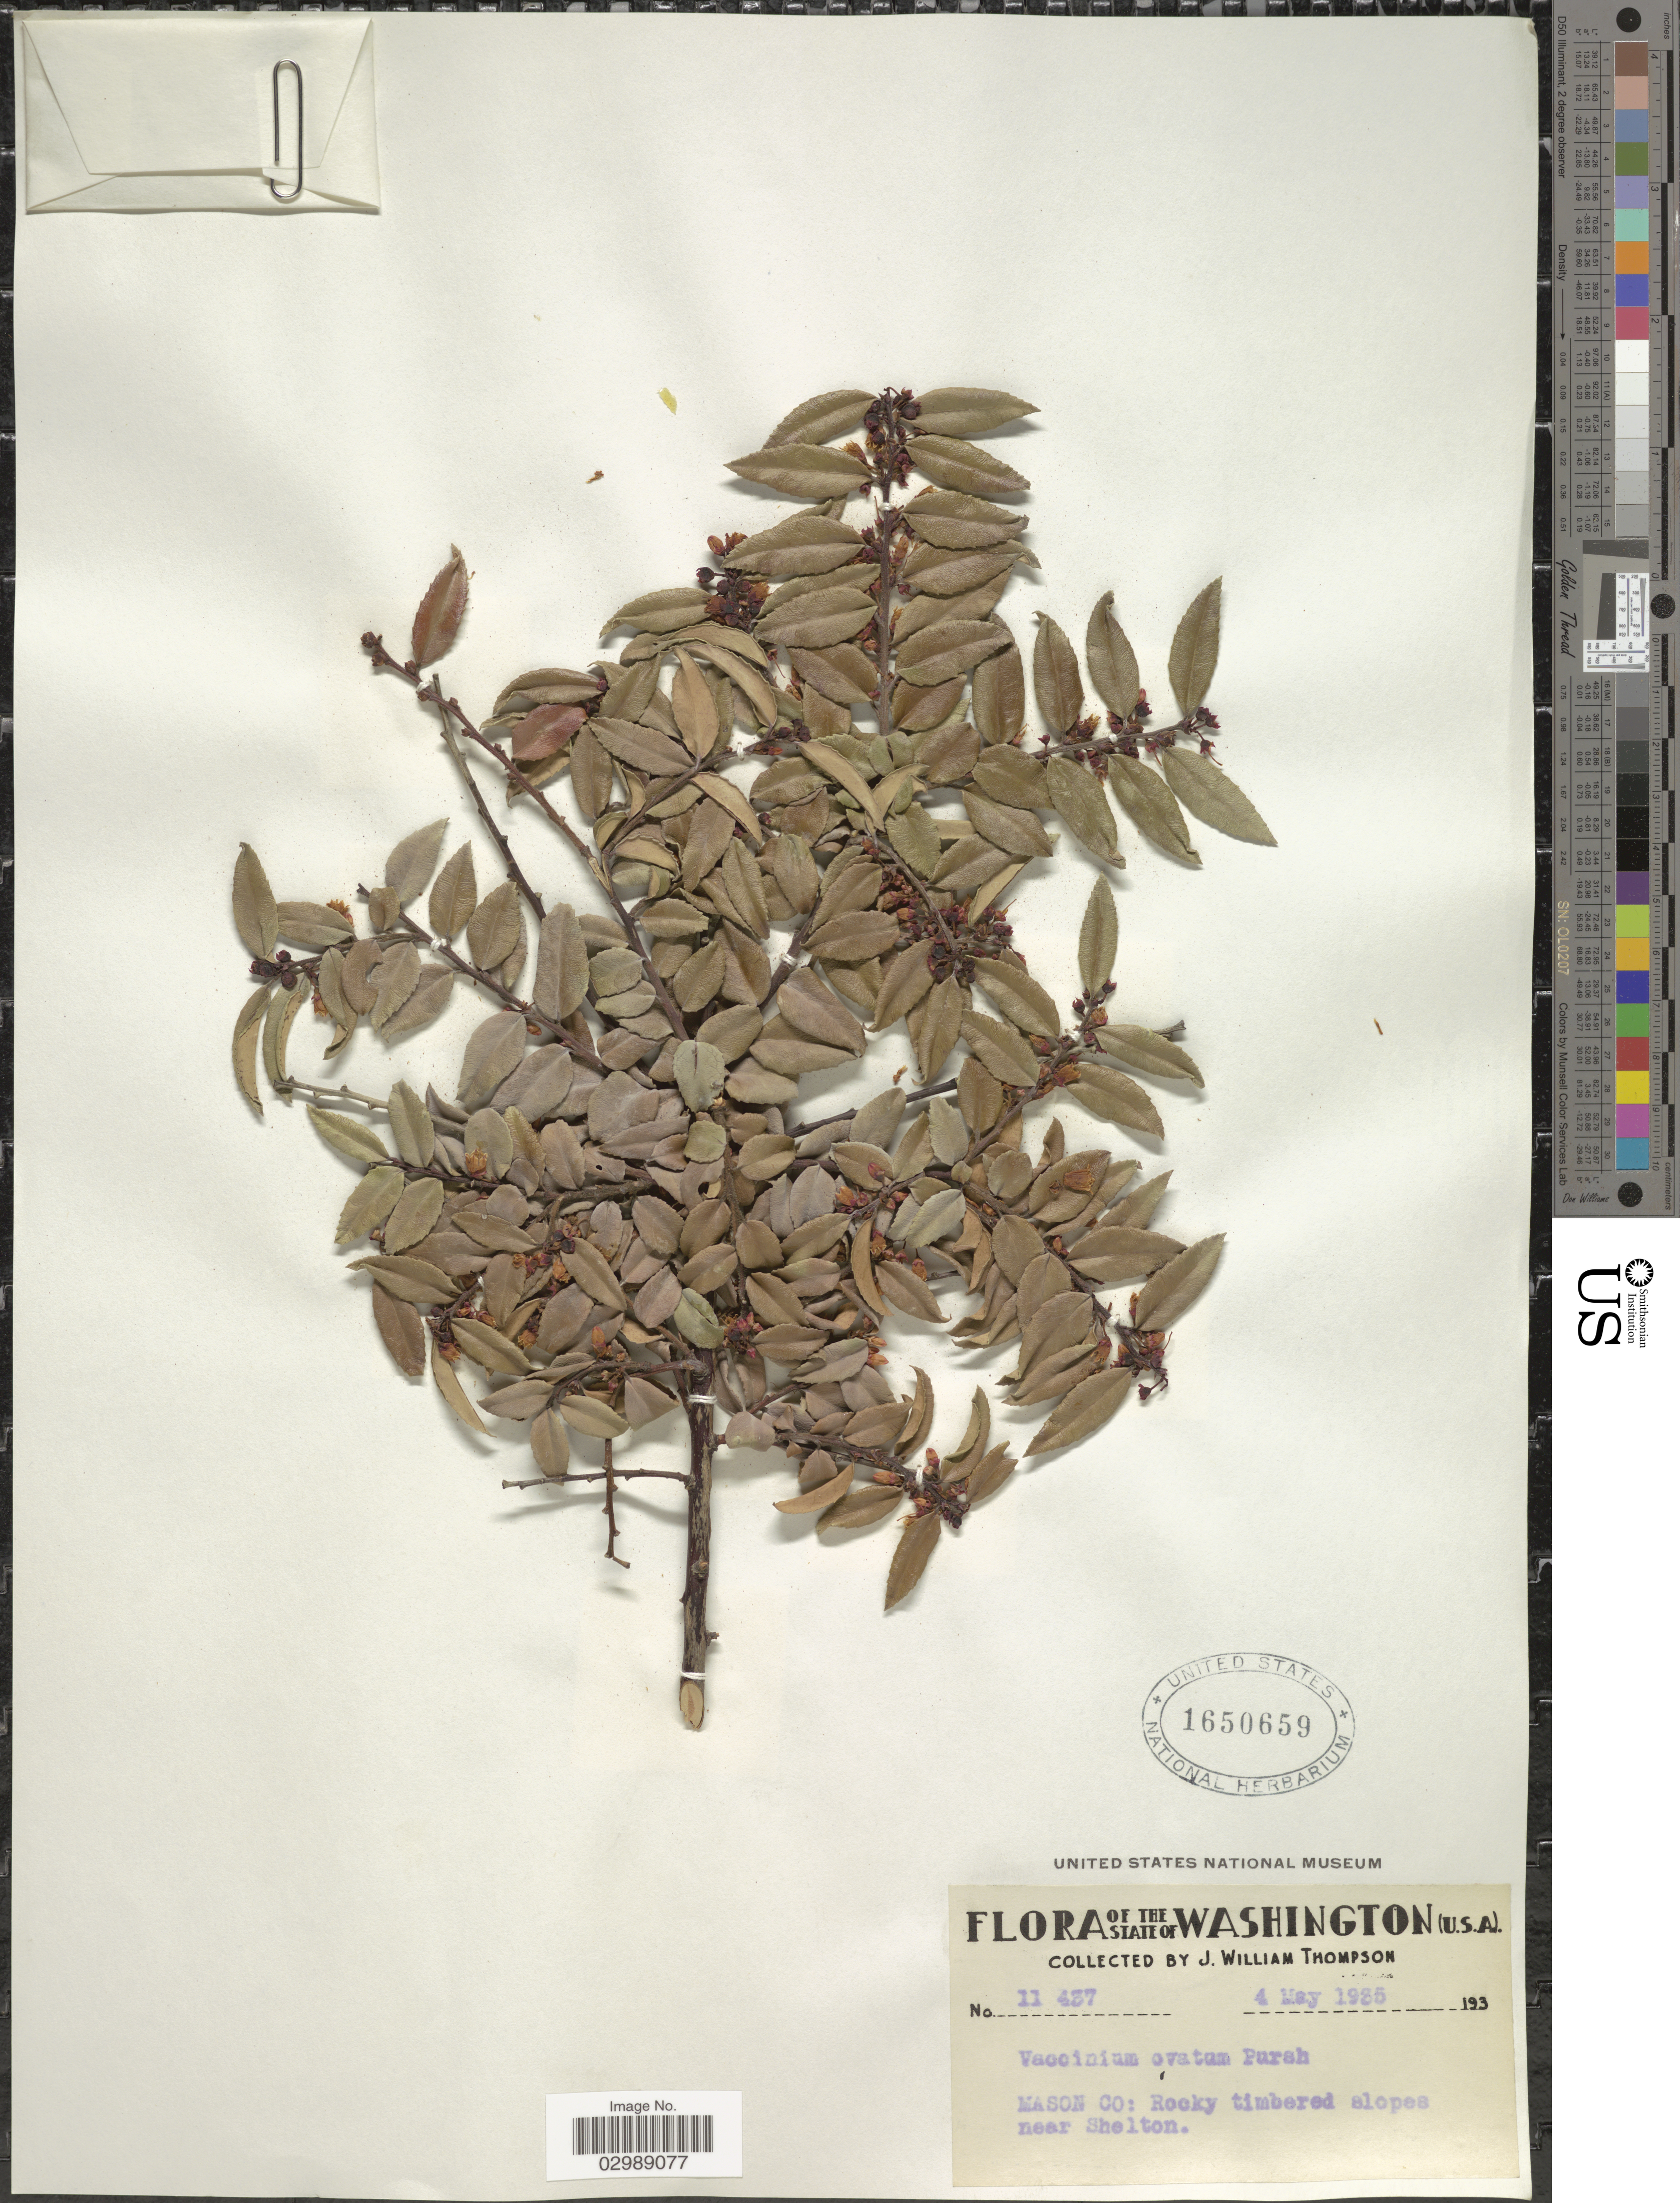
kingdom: Plantae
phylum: Tracheophyta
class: Magnoliopsida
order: Ericales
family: Ericaceae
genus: Vaccinium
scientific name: Vaccinium ovatum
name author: Pursh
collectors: J. W. Thompson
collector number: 11437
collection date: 1935-05-04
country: United States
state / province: Washington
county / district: Mason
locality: Mason Co: Rocky timbered slopes near Shelton.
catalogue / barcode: US 1650659